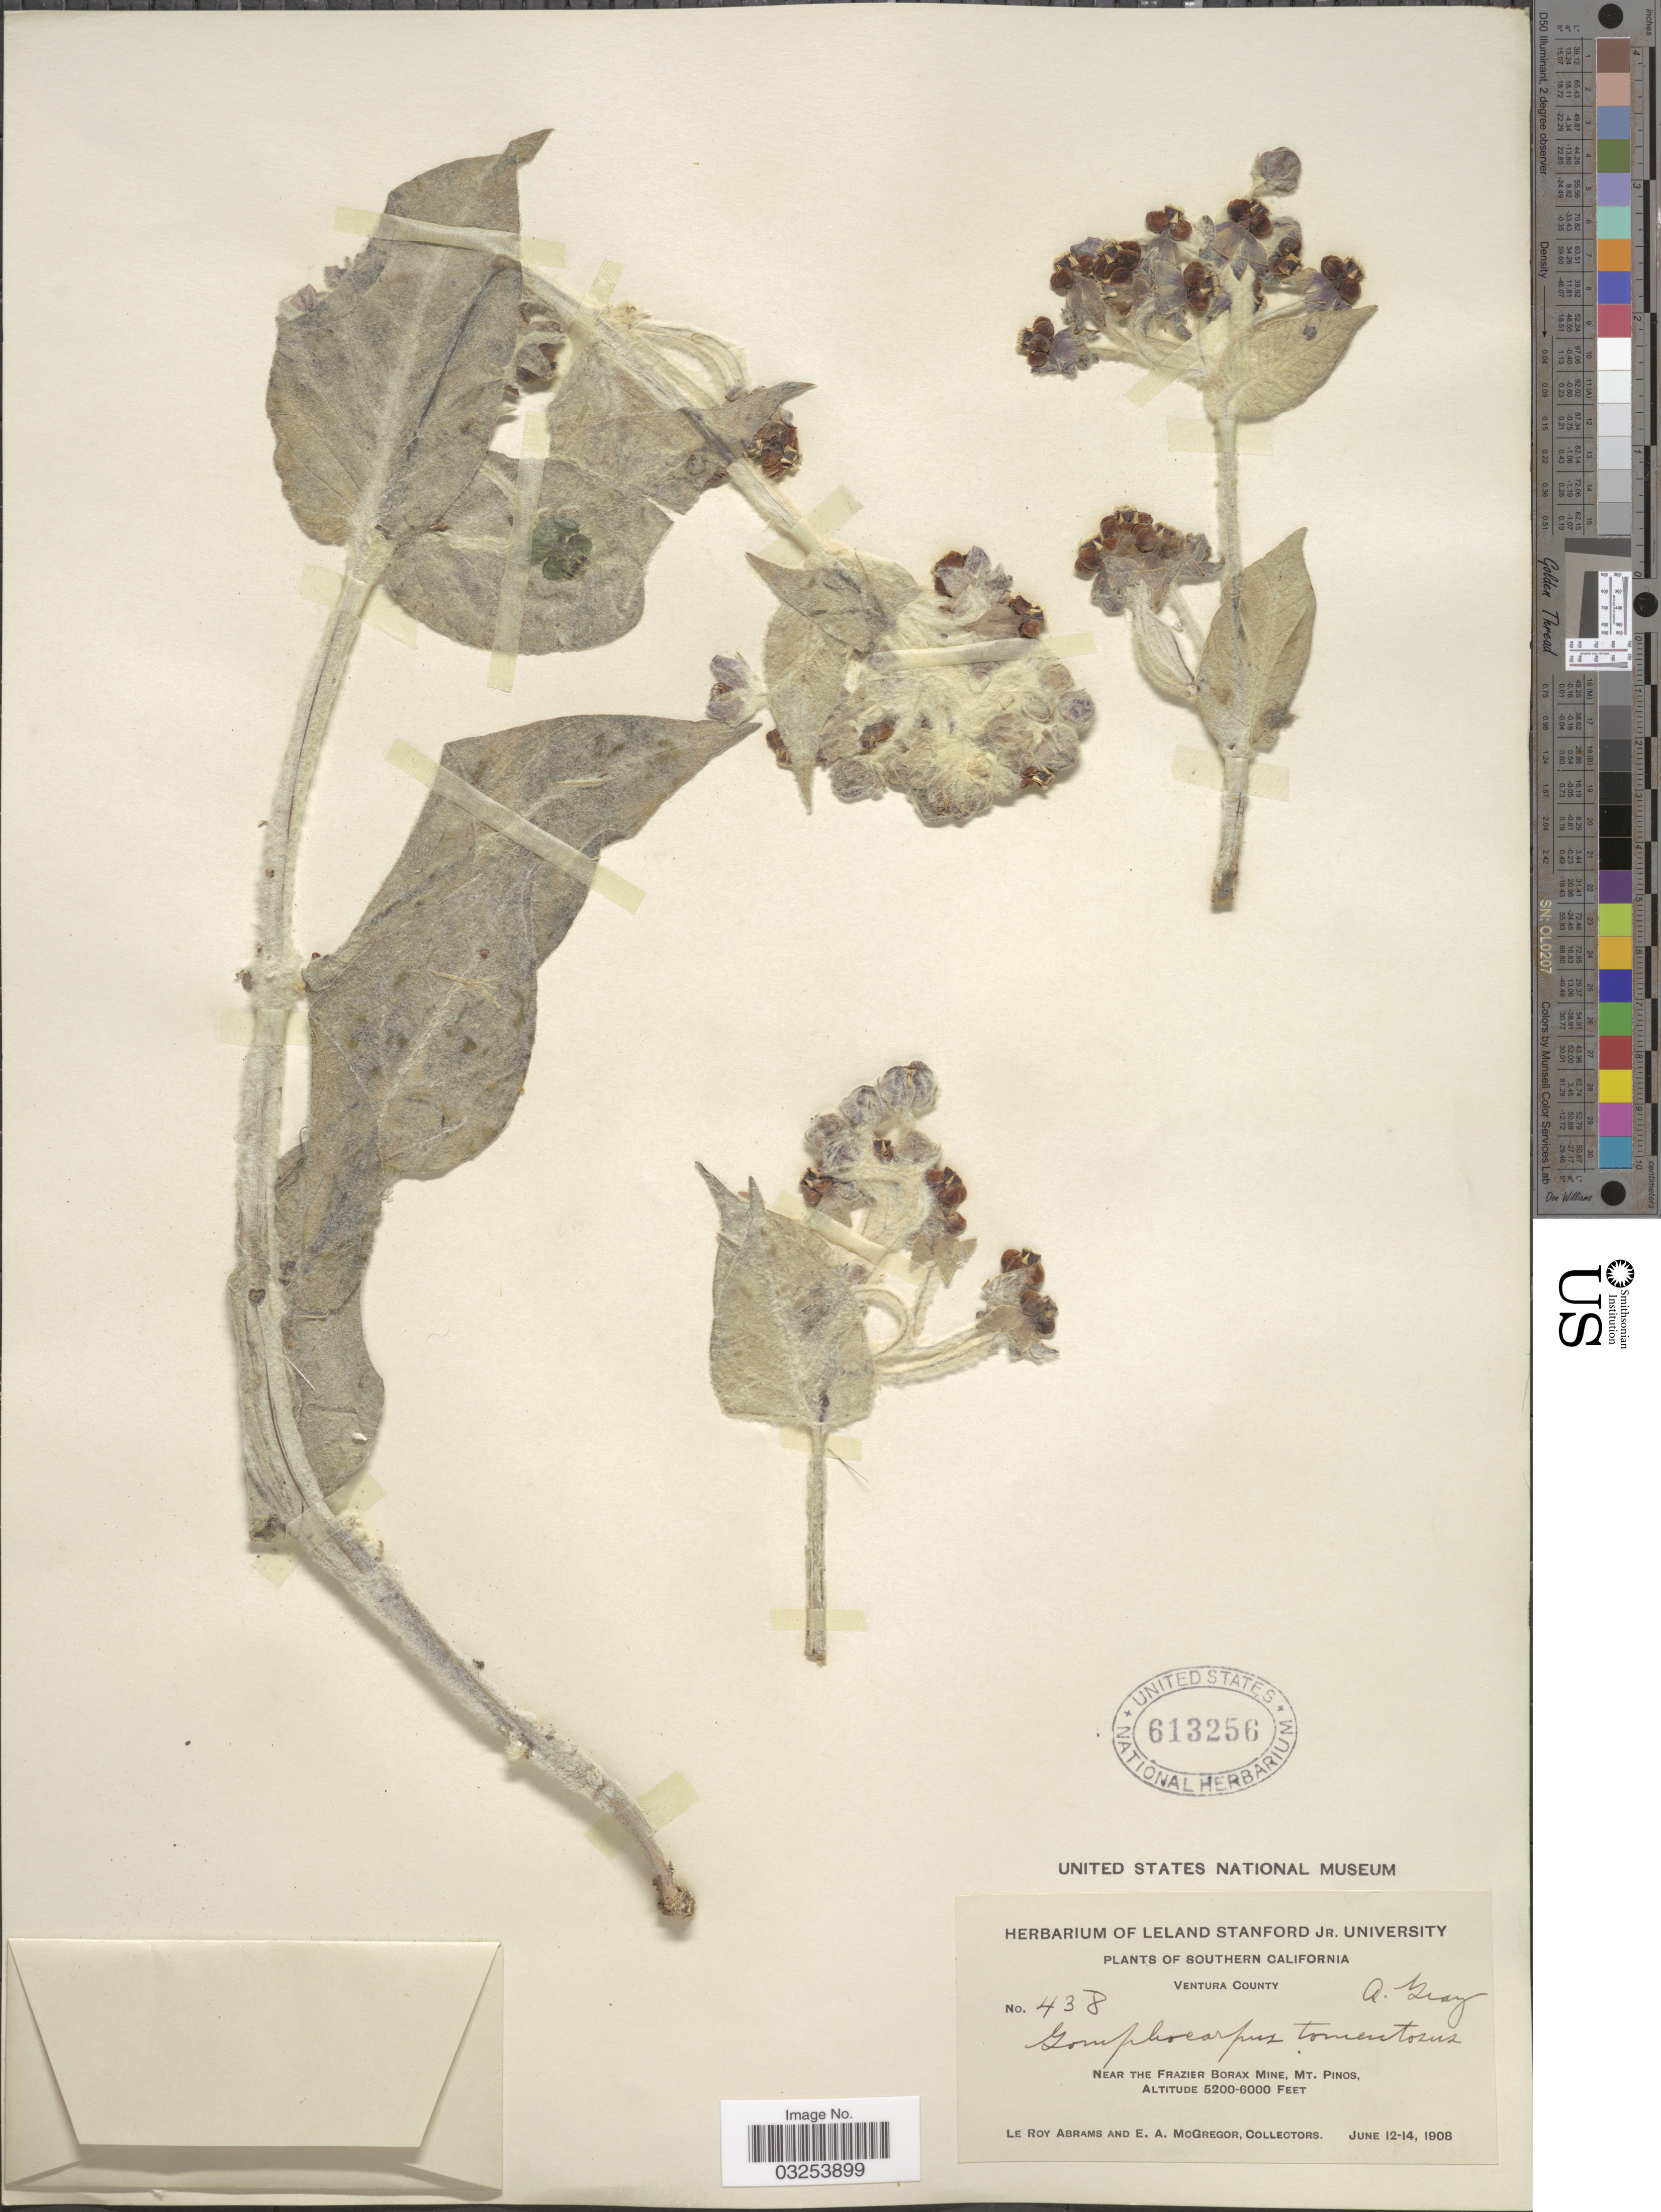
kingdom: Plantae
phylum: Tracheophyta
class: Magnoliopsida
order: Gentianales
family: Apocynaceae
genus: Asclepias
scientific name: Asclepias californica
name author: Greene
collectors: L. Abrams & E. A. McGregor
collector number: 438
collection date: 1908-06-12/1908-06-14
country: United States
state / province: California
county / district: Ventura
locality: Southern California. Ventura County. Near the Frazier Borax Mine, Mt. Pinos.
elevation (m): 1585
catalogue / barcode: US 613256